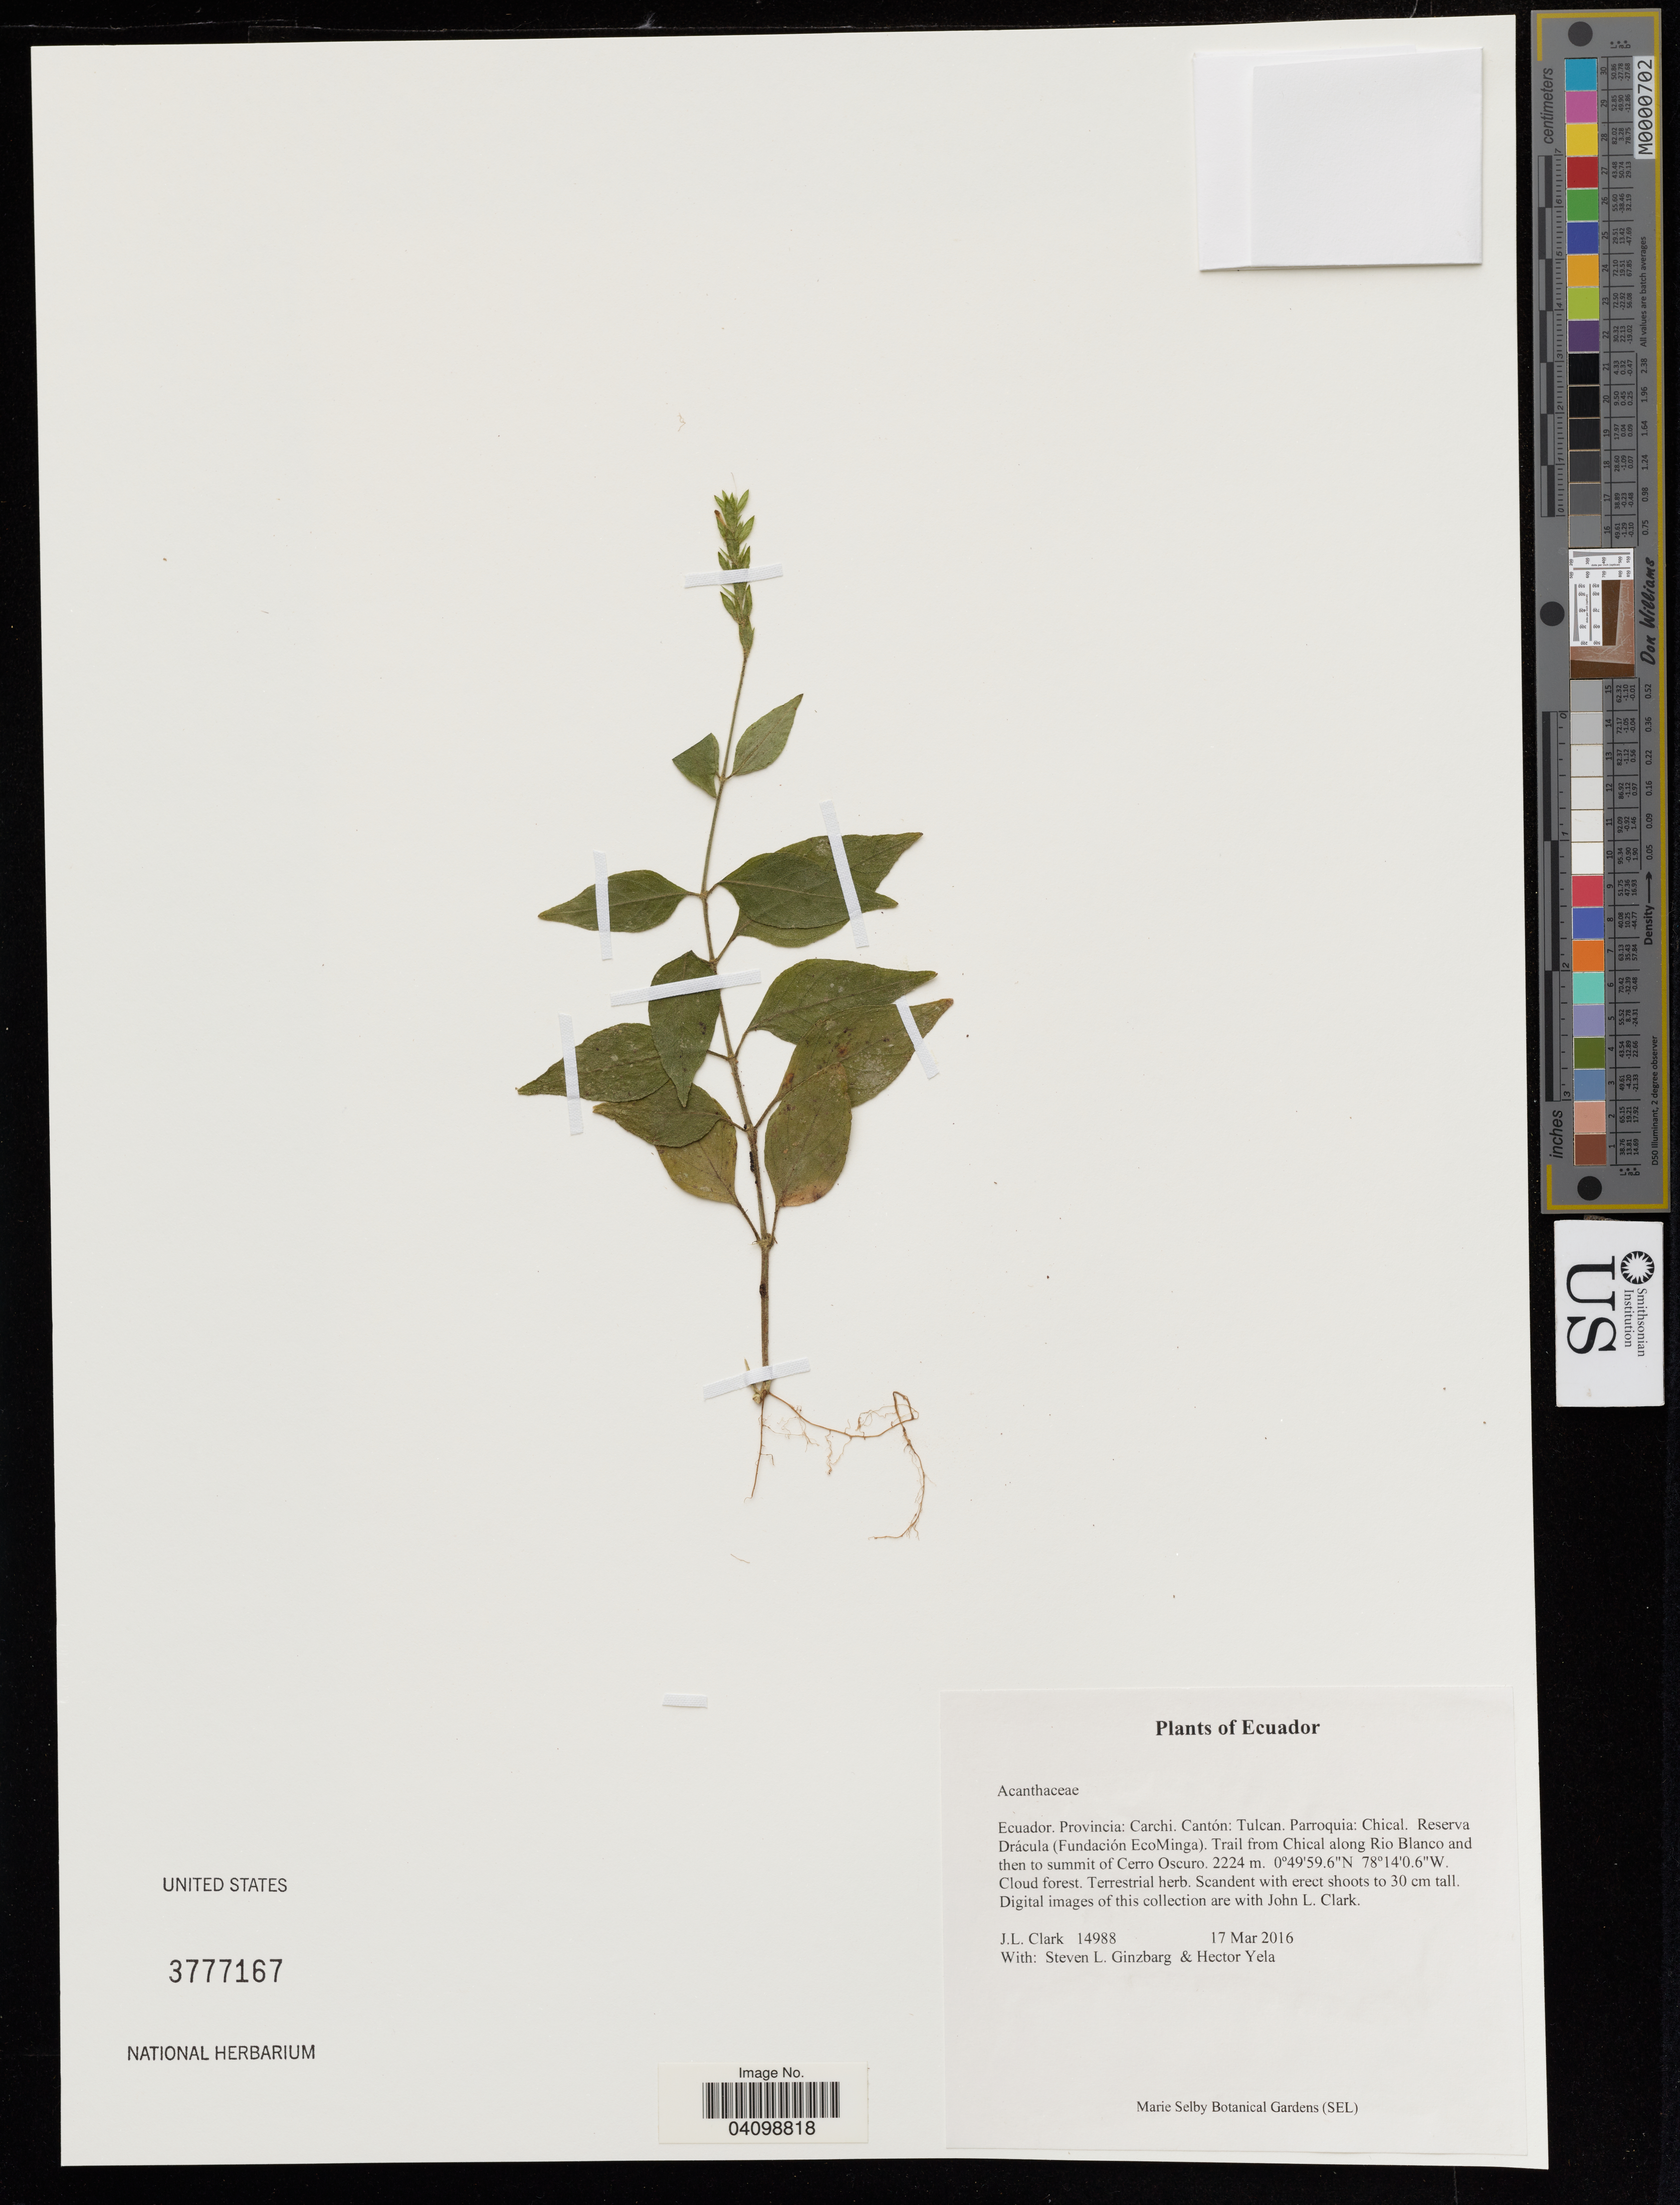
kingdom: Plantae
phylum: Tracheophyta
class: Magnoliopsida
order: Lamiales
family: Acanthaceae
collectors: J. Clark & S. Ginzbarg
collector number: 14988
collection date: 2016-03-17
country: Ecuador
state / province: Carchi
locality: Cantón: Tulcan. Parroquia: Chical. Reserva Drácula (Fundación EcoMinga). Trail from Chical along Rio Blanco and then to summit of Cerro Oscuro.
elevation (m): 2224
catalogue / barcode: US 3777167